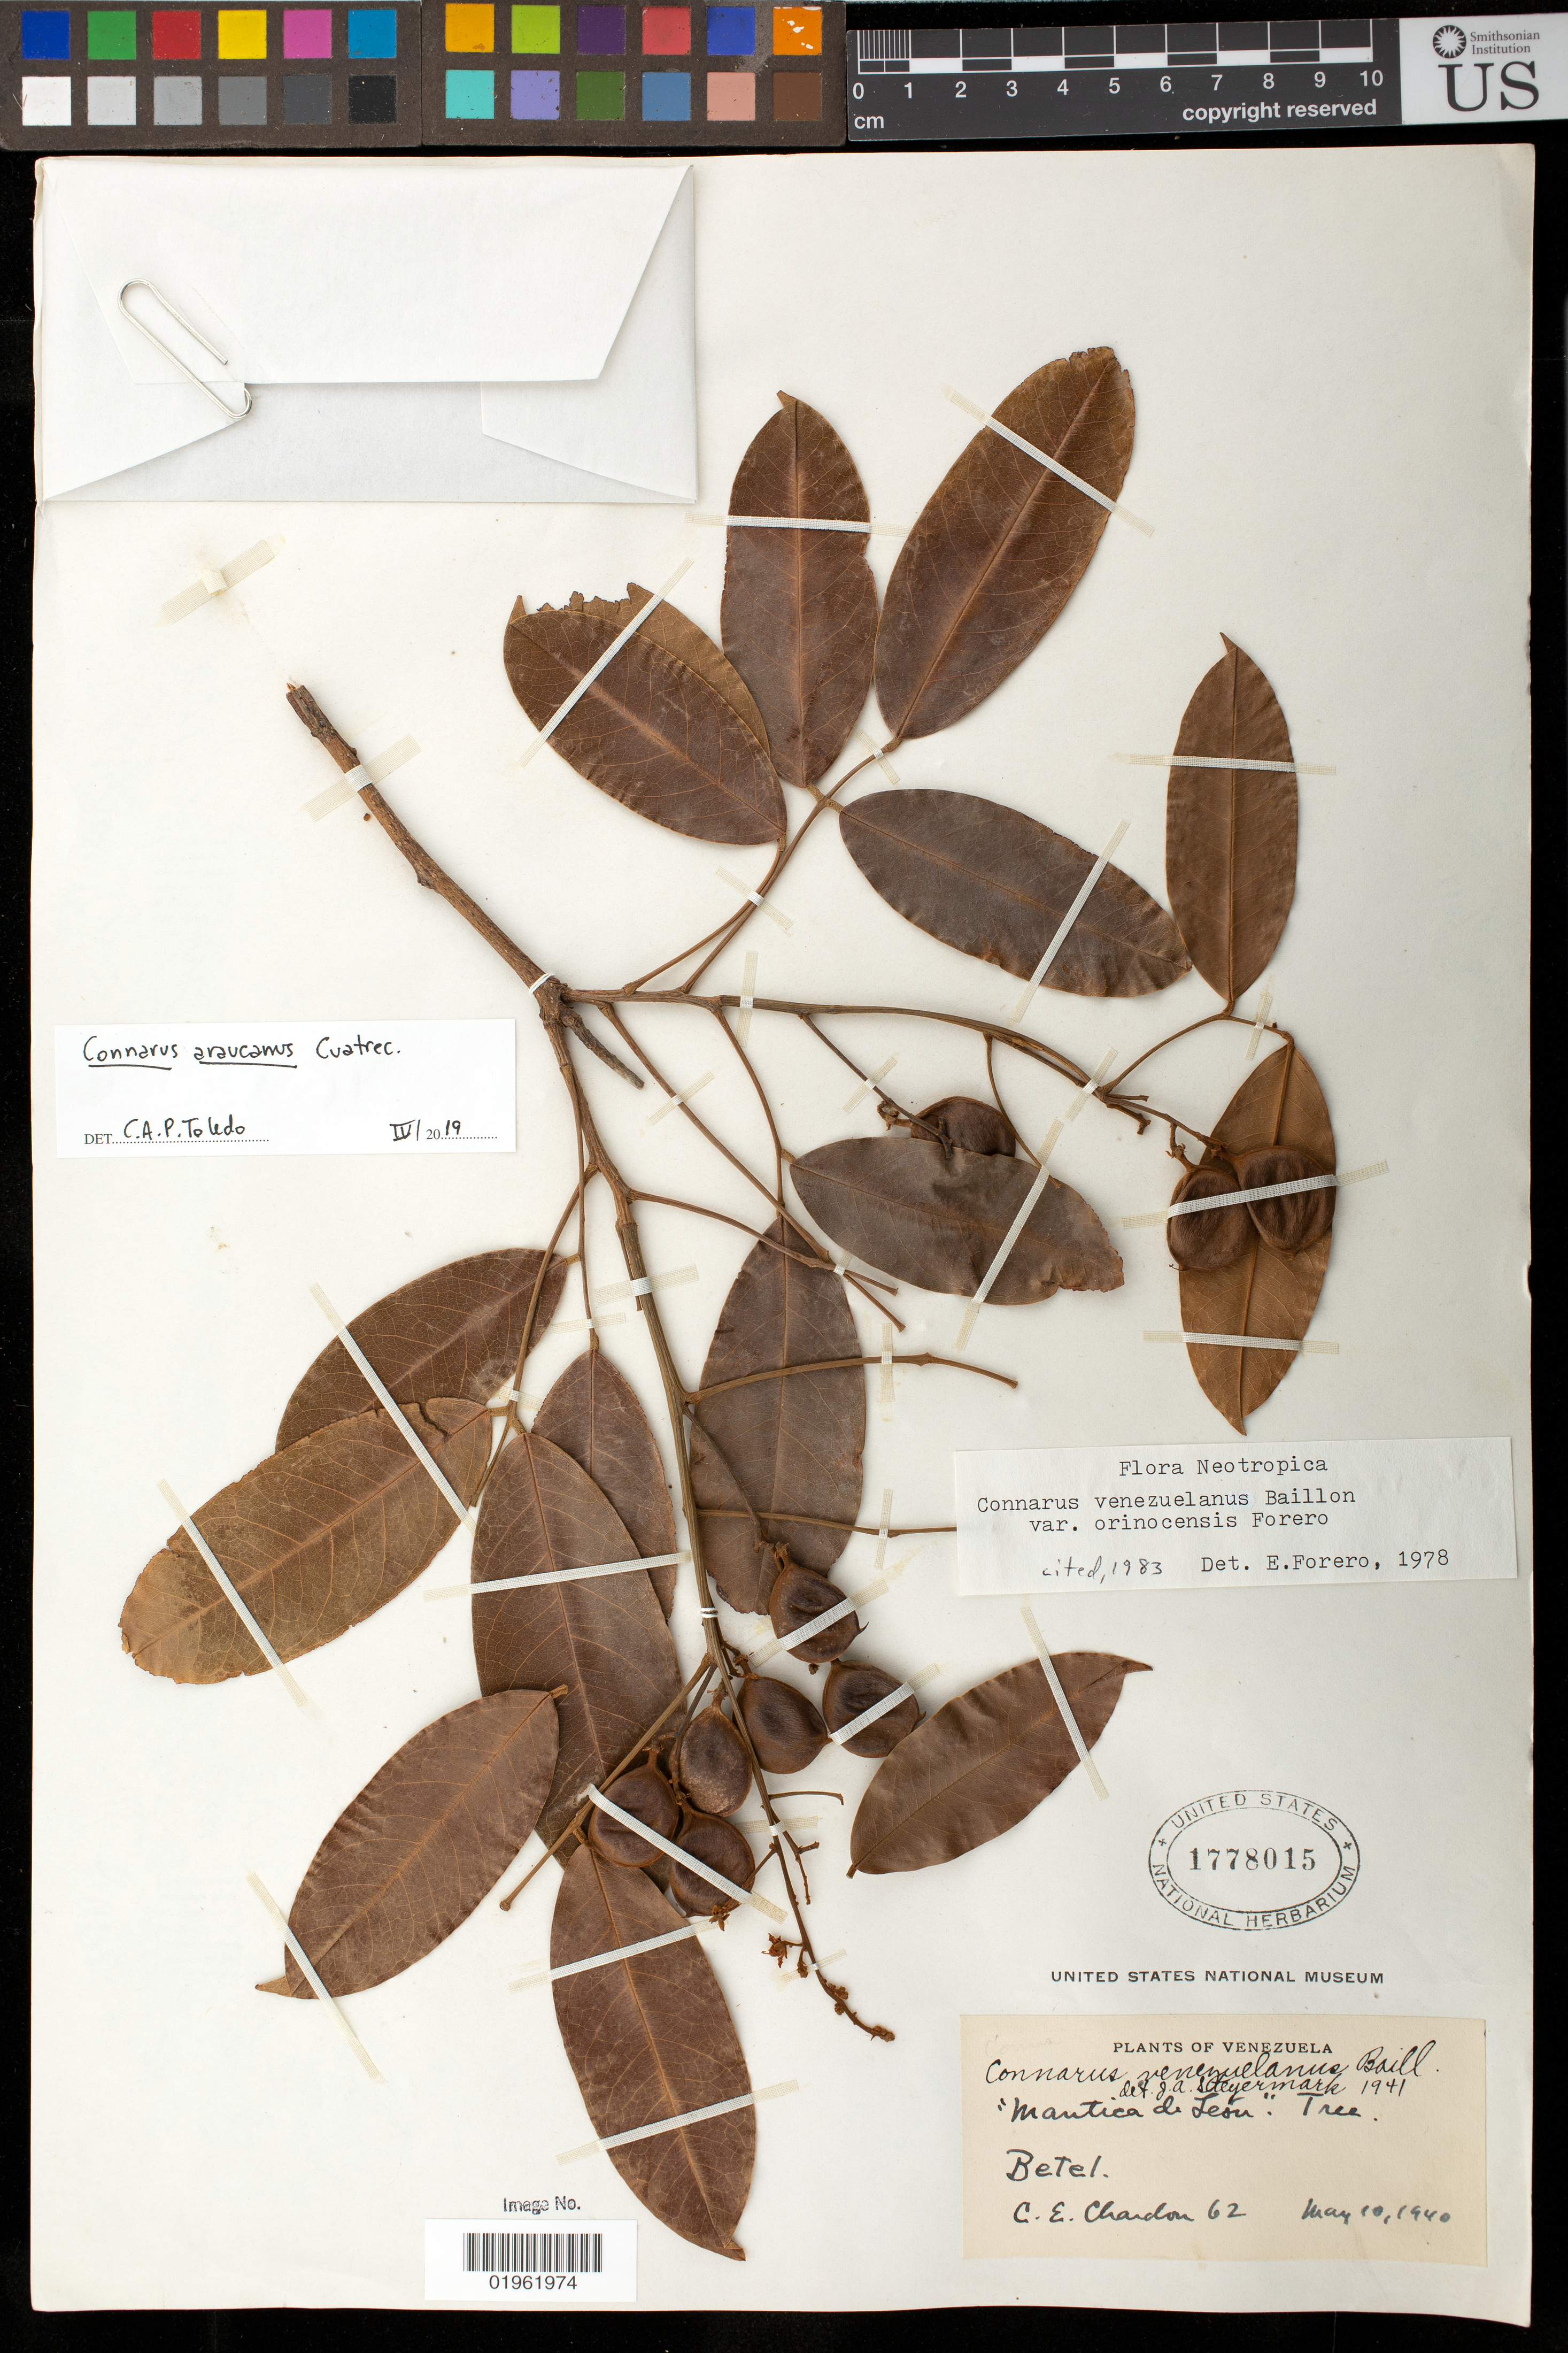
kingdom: Plantae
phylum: Tracheophyta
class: Magnoliopsida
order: Oxalidales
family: Connaraceae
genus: Connarus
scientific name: Connarus araucanus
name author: Cuatrec.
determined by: Toledo, Cassio Augusto Patrocinio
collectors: C. E. Chardón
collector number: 62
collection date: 1940-05-10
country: Venezuela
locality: Betel.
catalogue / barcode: US 1778015